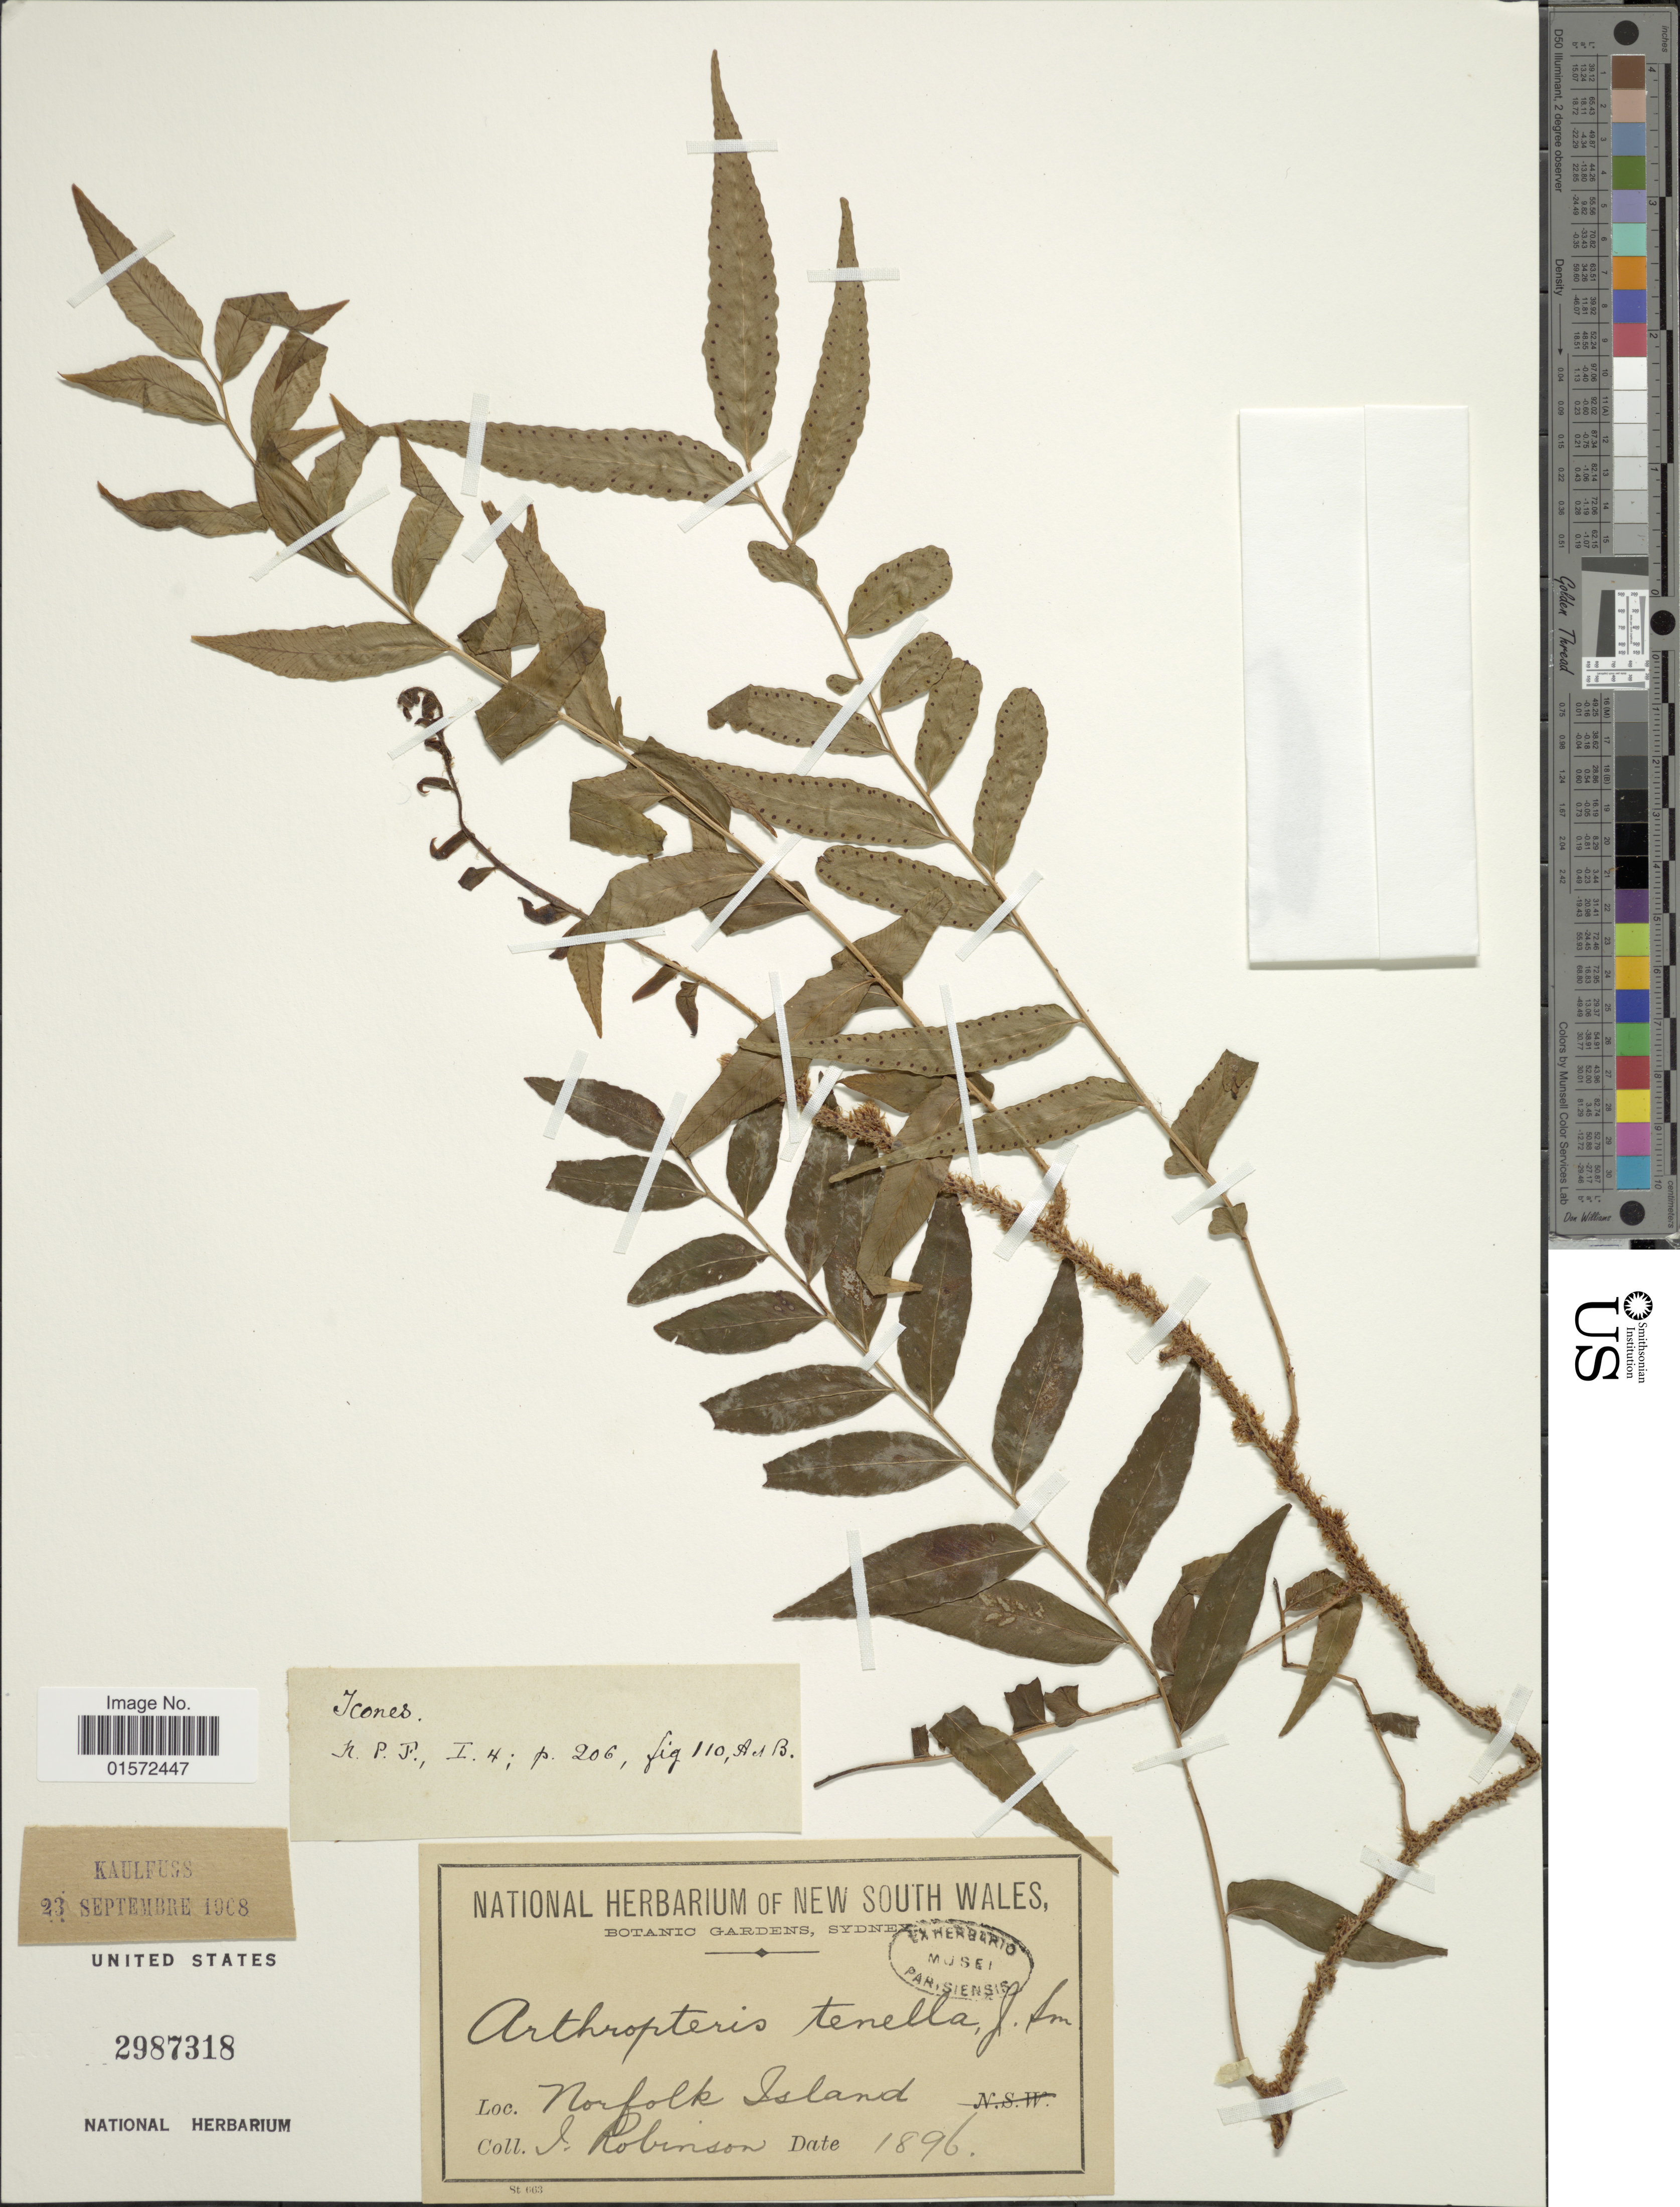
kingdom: Plantae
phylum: Tracheophyta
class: Polypodiopsida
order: Polypodiales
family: Tectariaceae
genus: Arthropteris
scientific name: Arthropteris tenella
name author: (G. Forst.) J. Sm. ex Hook. f.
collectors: S. Robinson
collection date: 1896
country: Australia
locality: Norfolk Island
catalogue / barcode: US 2987318